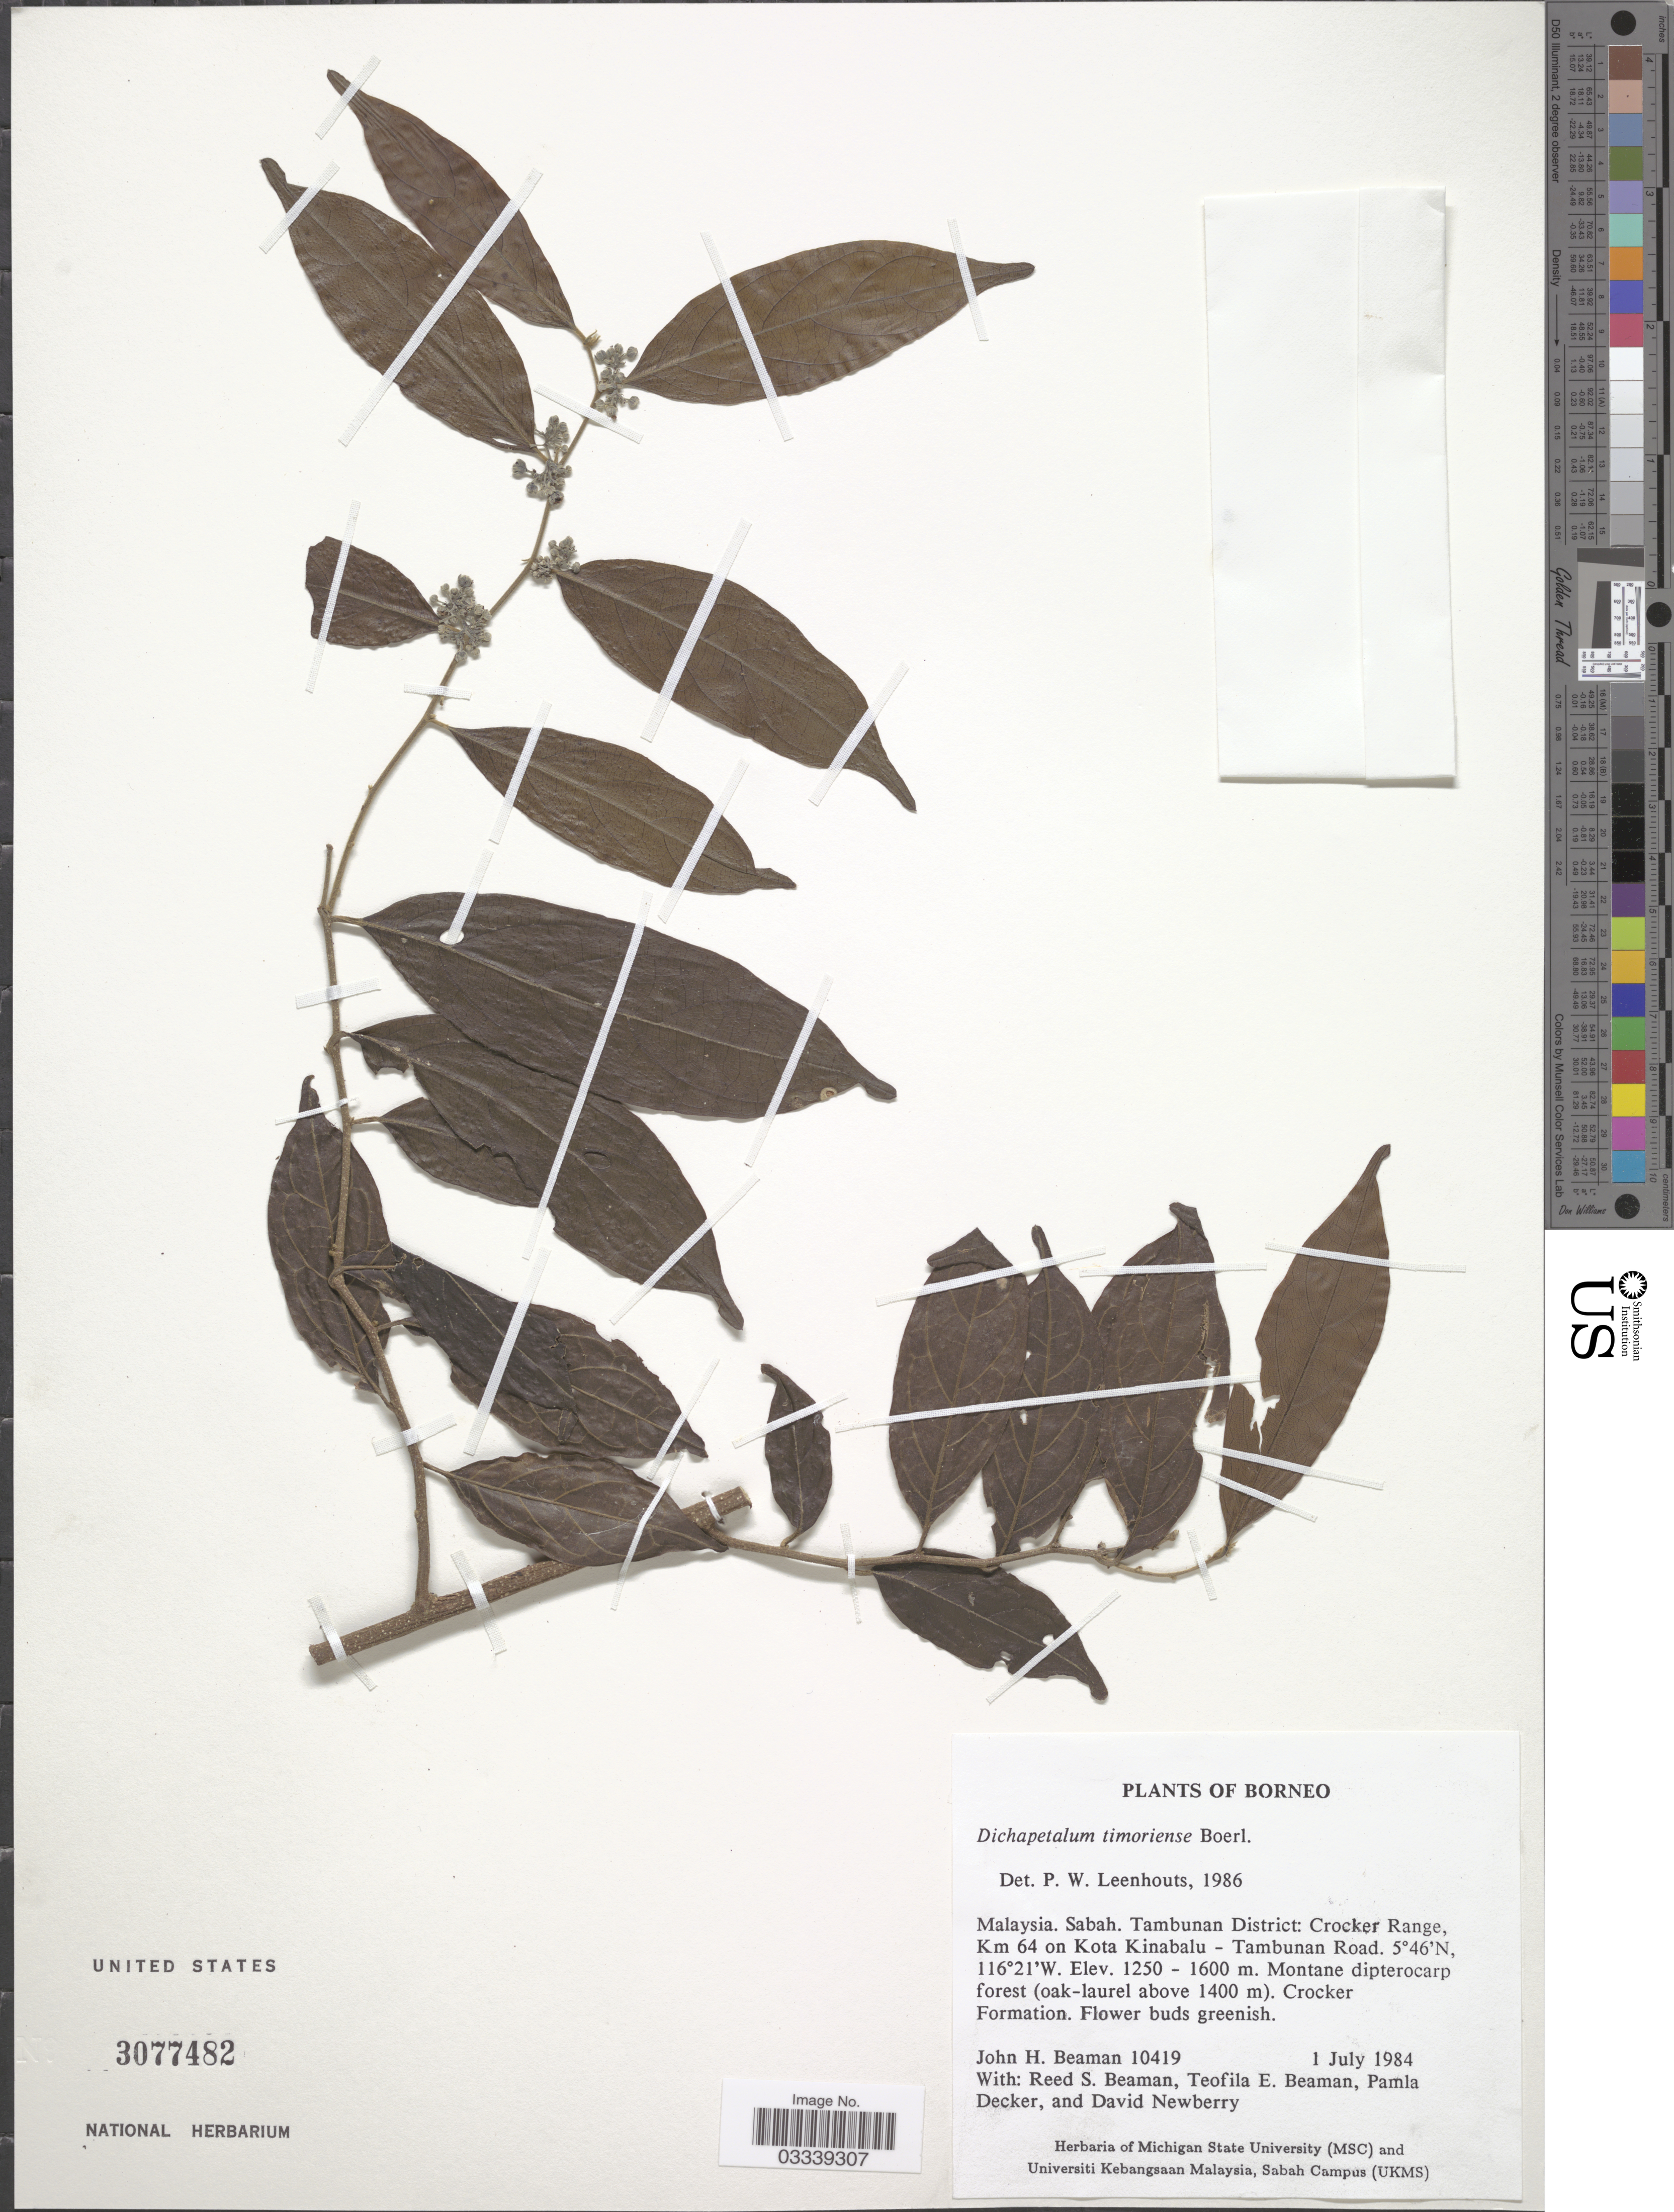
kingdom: Plantae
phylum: Tracheophyta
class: Magnoliopsida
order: Malpighiales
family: Dichapetalaceae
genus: Dichapetalum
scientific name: Dichapetalum timoriense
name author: (DC.) Boerl.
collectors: J. H. Beaman, R. S. Beaman, T. E. Beaman, P. Decker & D. Newberry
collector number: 10419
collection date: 1984-07-01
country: Malaysia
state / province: Sabah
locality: Tambunan District: Crocker Range, Km 64 on Kota Kinabalu - Tambunan Road.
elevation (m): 1250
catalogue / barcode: US 3077482